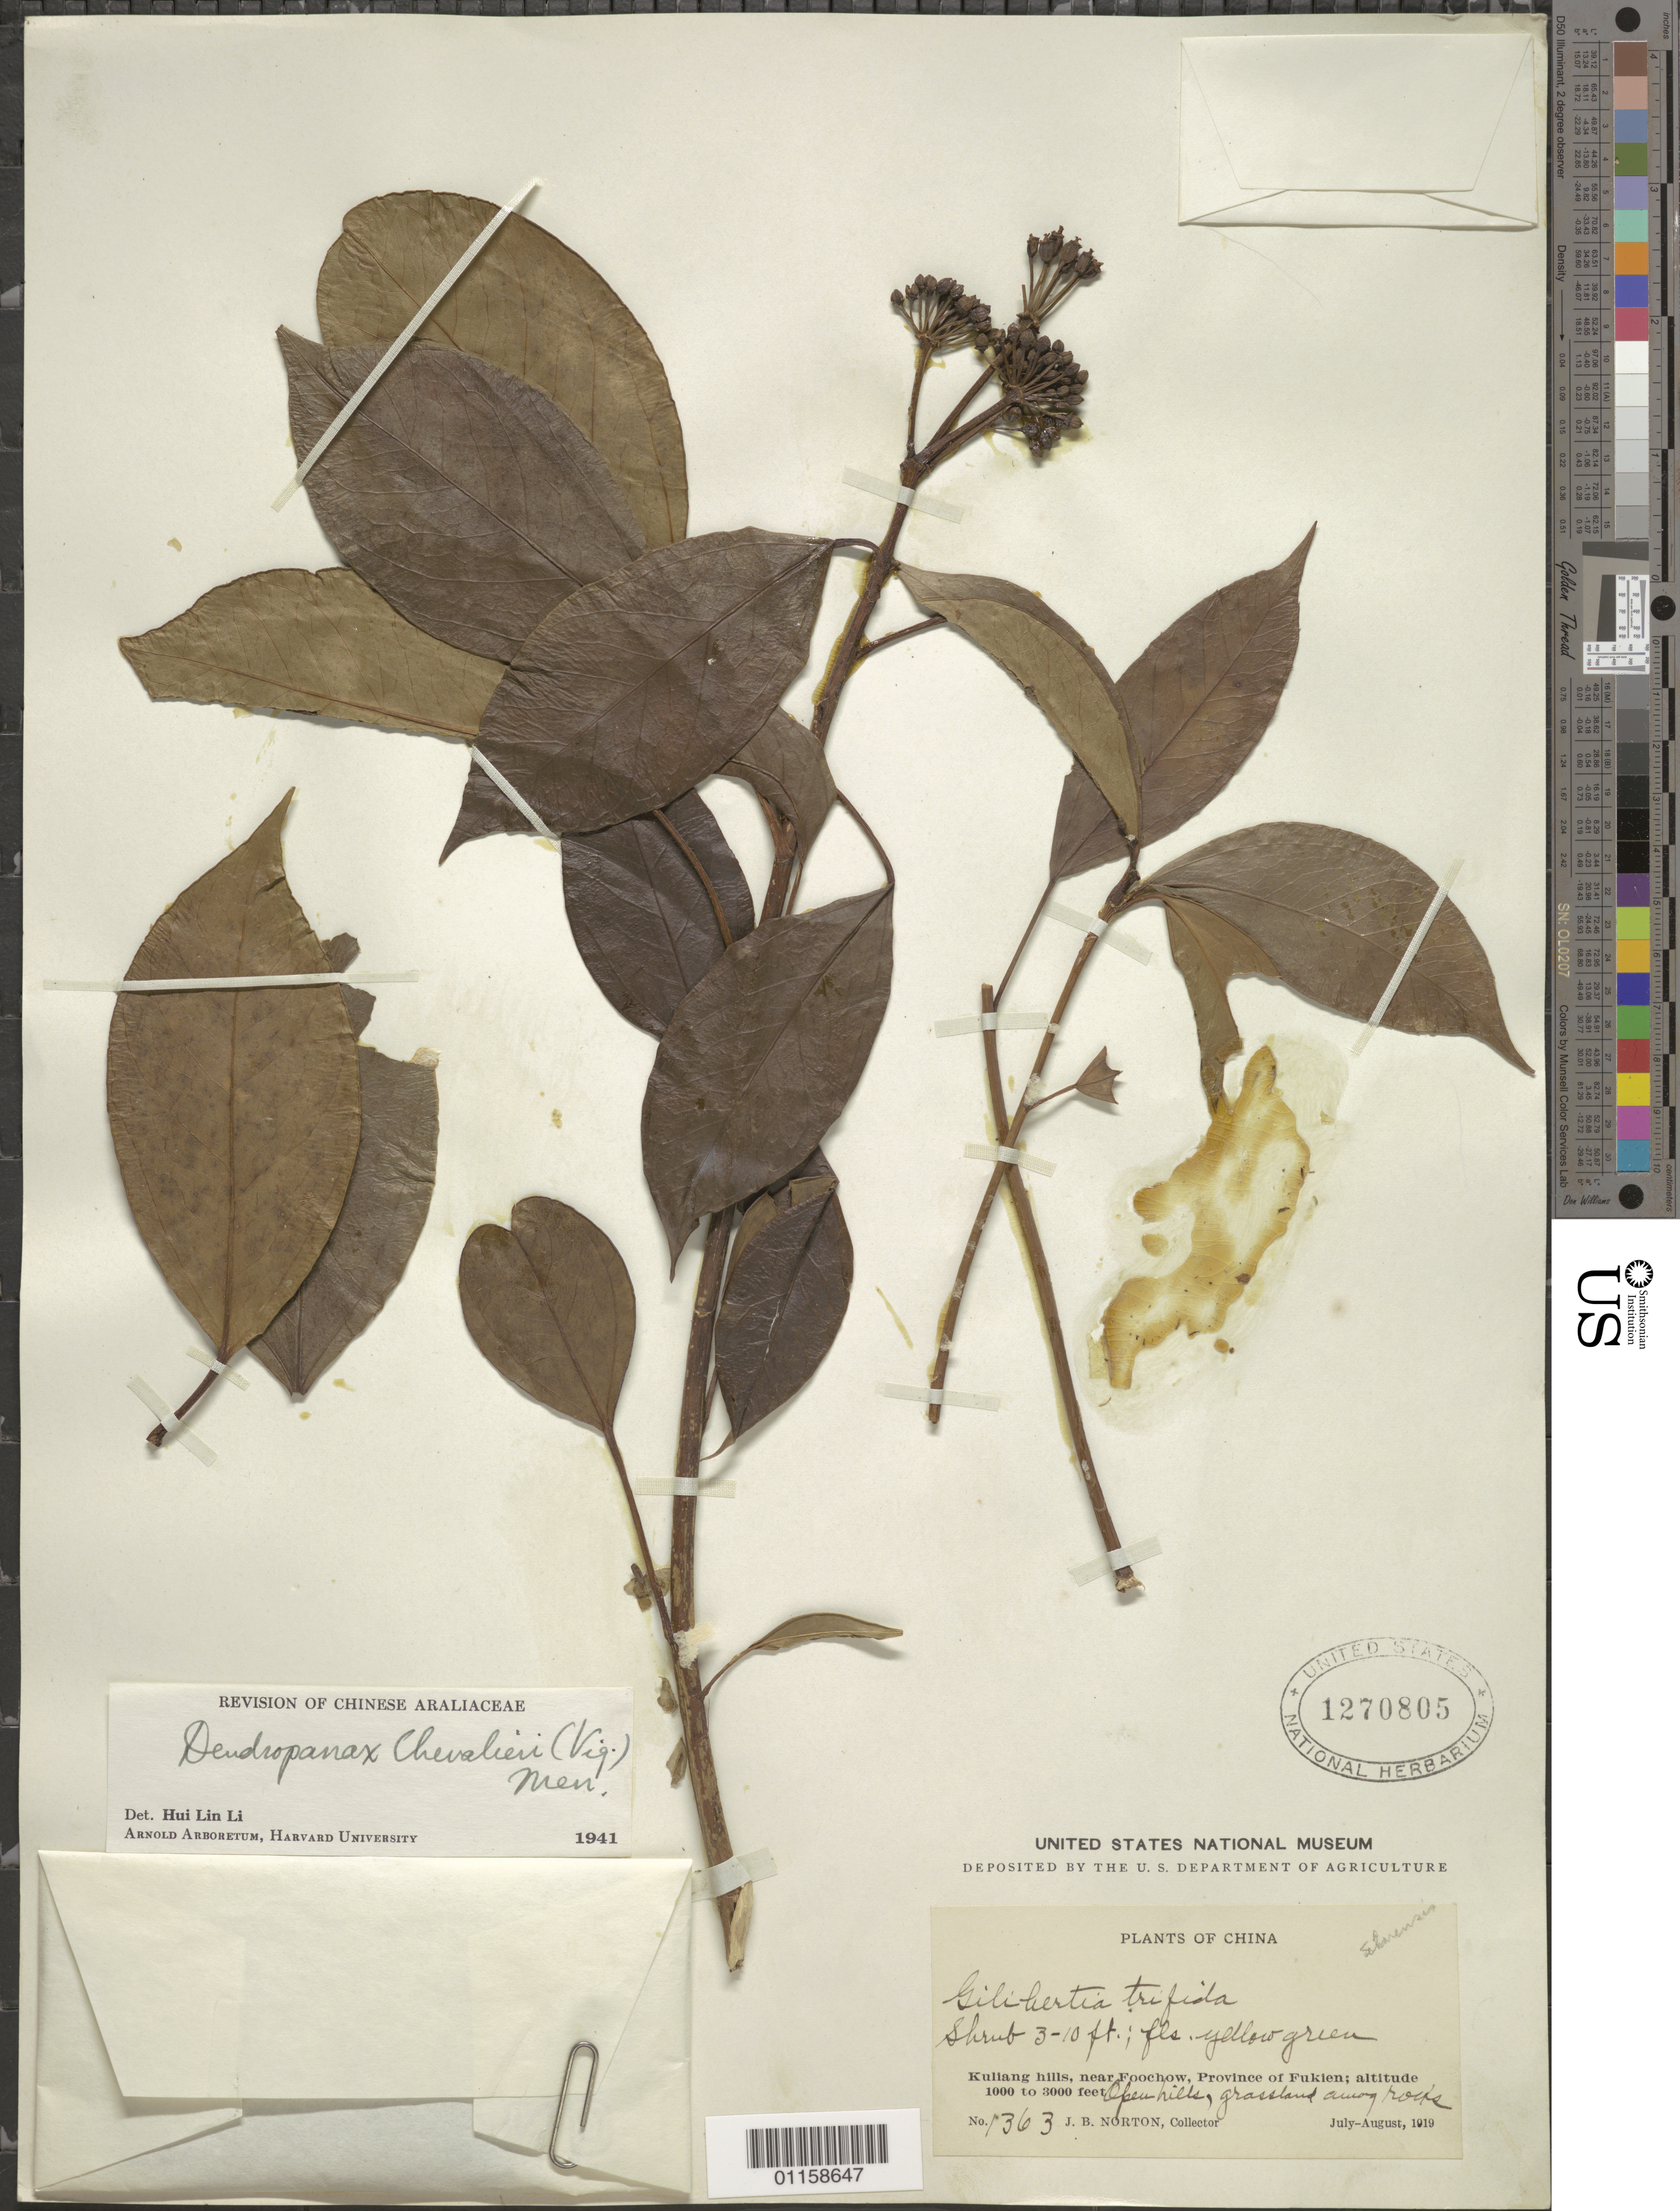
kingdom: Plantae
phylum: Tracheophyta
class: Magnoliopsida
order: Apiales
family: Araliaceae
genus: Dendropanax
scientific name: Dendropanax chevalieri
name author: (Vig.) Merr.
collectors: J. B. S. Norton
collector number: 1363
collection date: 1919-07/1919-08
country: China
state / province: Fujian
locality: Kuliang hills, near Foochow.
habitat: Shrub, in open hills, grassland among rocks.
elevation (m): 305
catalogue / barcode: US 1270805